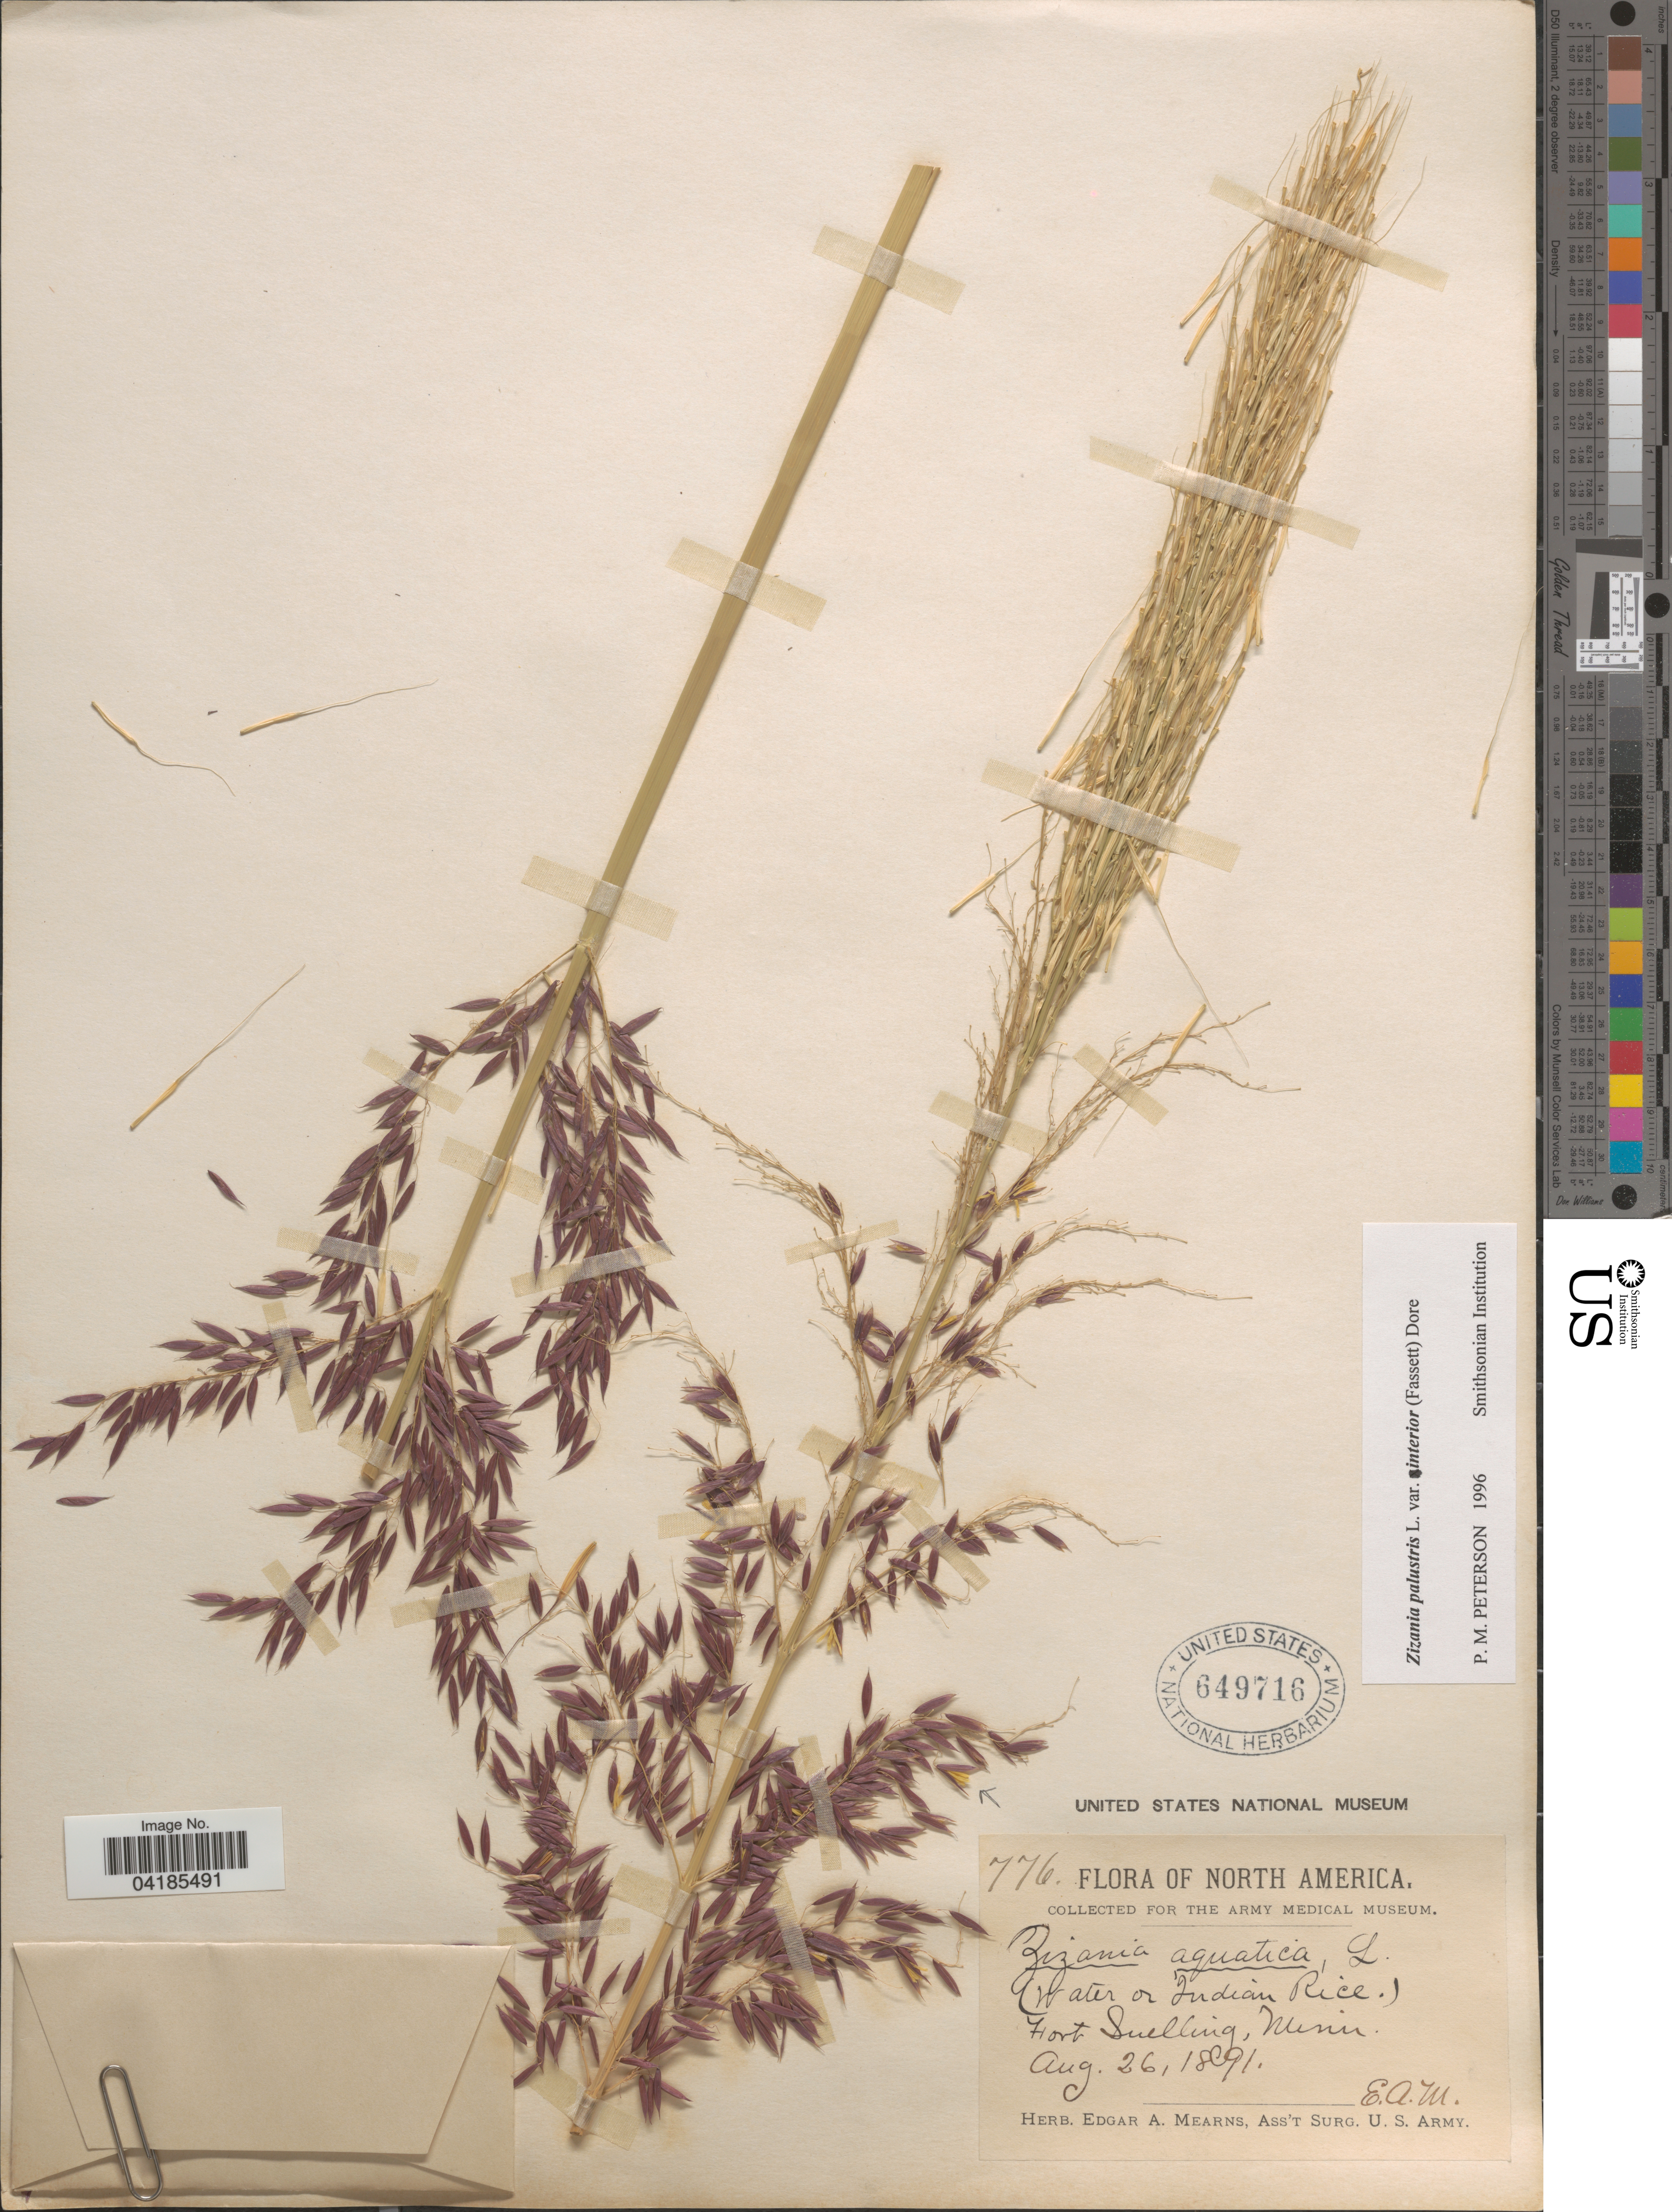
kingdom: Plantae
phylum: Tracheophyta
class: Liliopsida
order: Poales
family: Poaceae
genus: Zizania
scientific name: Zizania palustris var. interior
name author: L.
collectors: E. A. Mearns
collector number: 776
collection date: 1891-08-26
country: United States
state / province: Minnesota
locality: Fort Snelling.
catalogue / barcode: US 649716